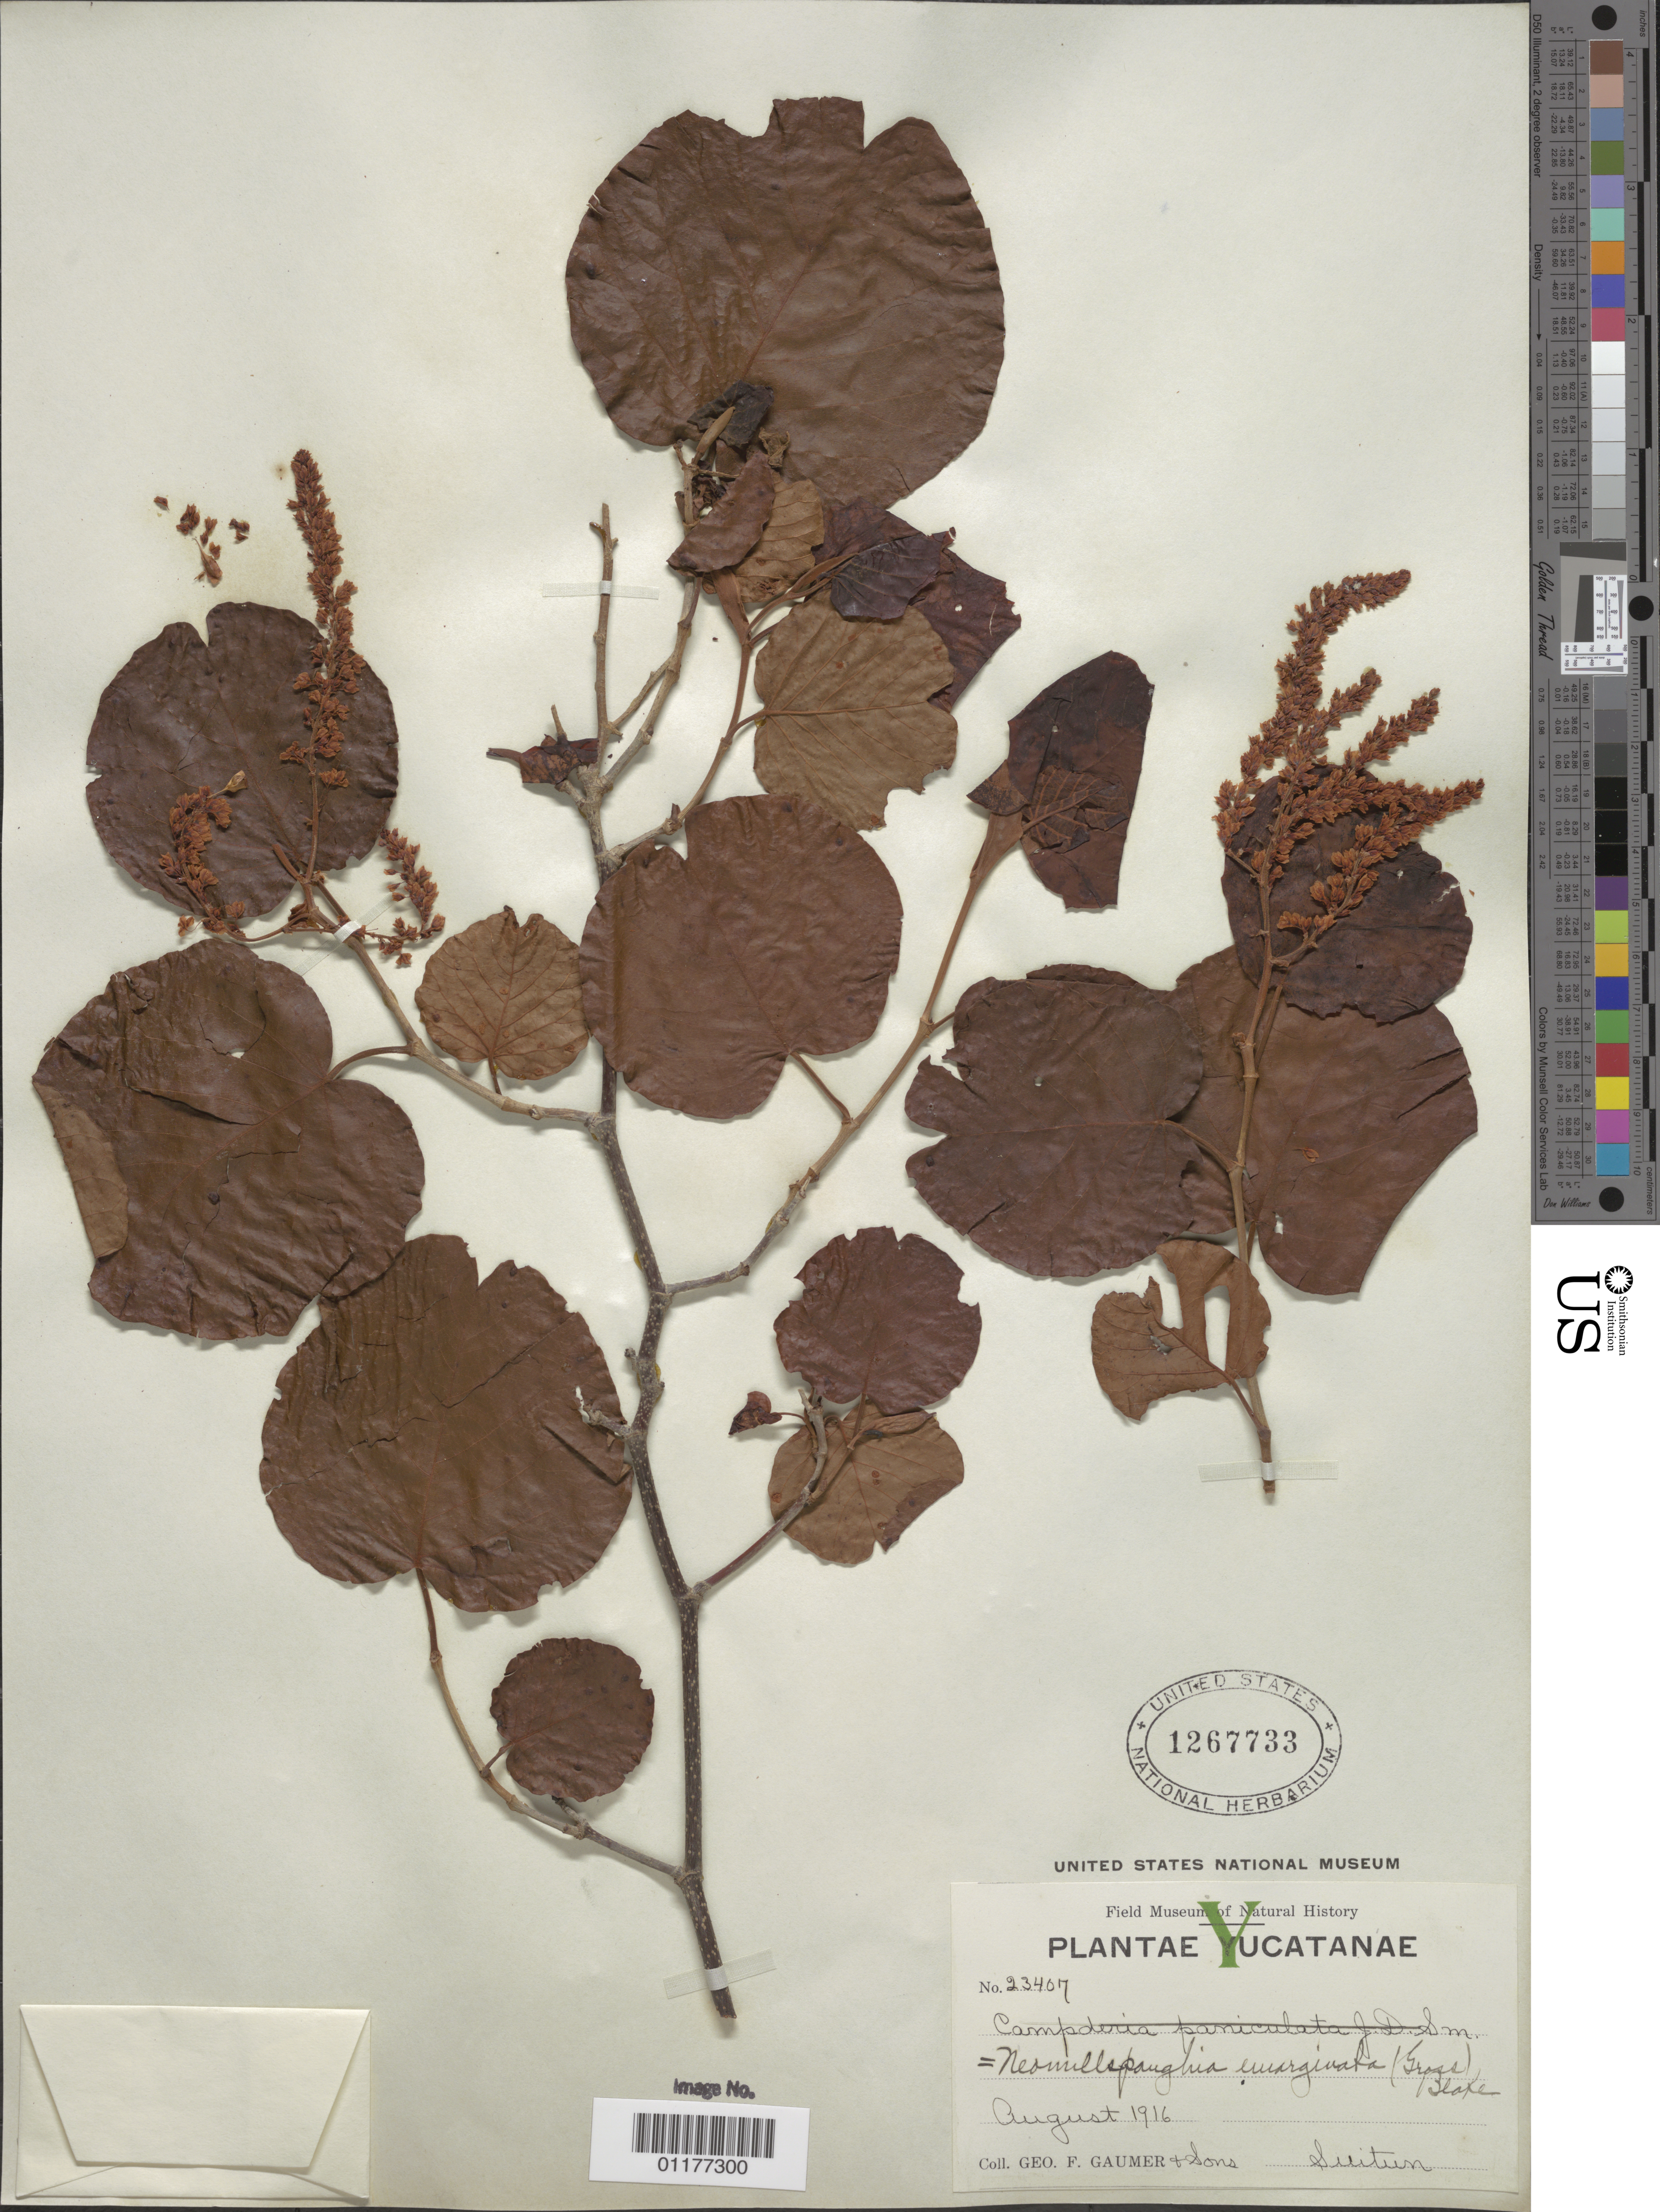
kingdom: Plantae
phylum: Tracheophyta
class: Magnoliopsida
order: Caryophyllales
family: Polygonaceae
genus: Neomillspaughia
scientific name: Neomillspaughia emarginata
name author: (H. Gross) S.F. Blake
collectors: G. F. Gaumer & Sons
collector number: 23407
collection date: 1916-08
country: Mexico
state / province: Yucatán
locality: Yucatanae. Suitun.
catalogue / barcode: US 1267733